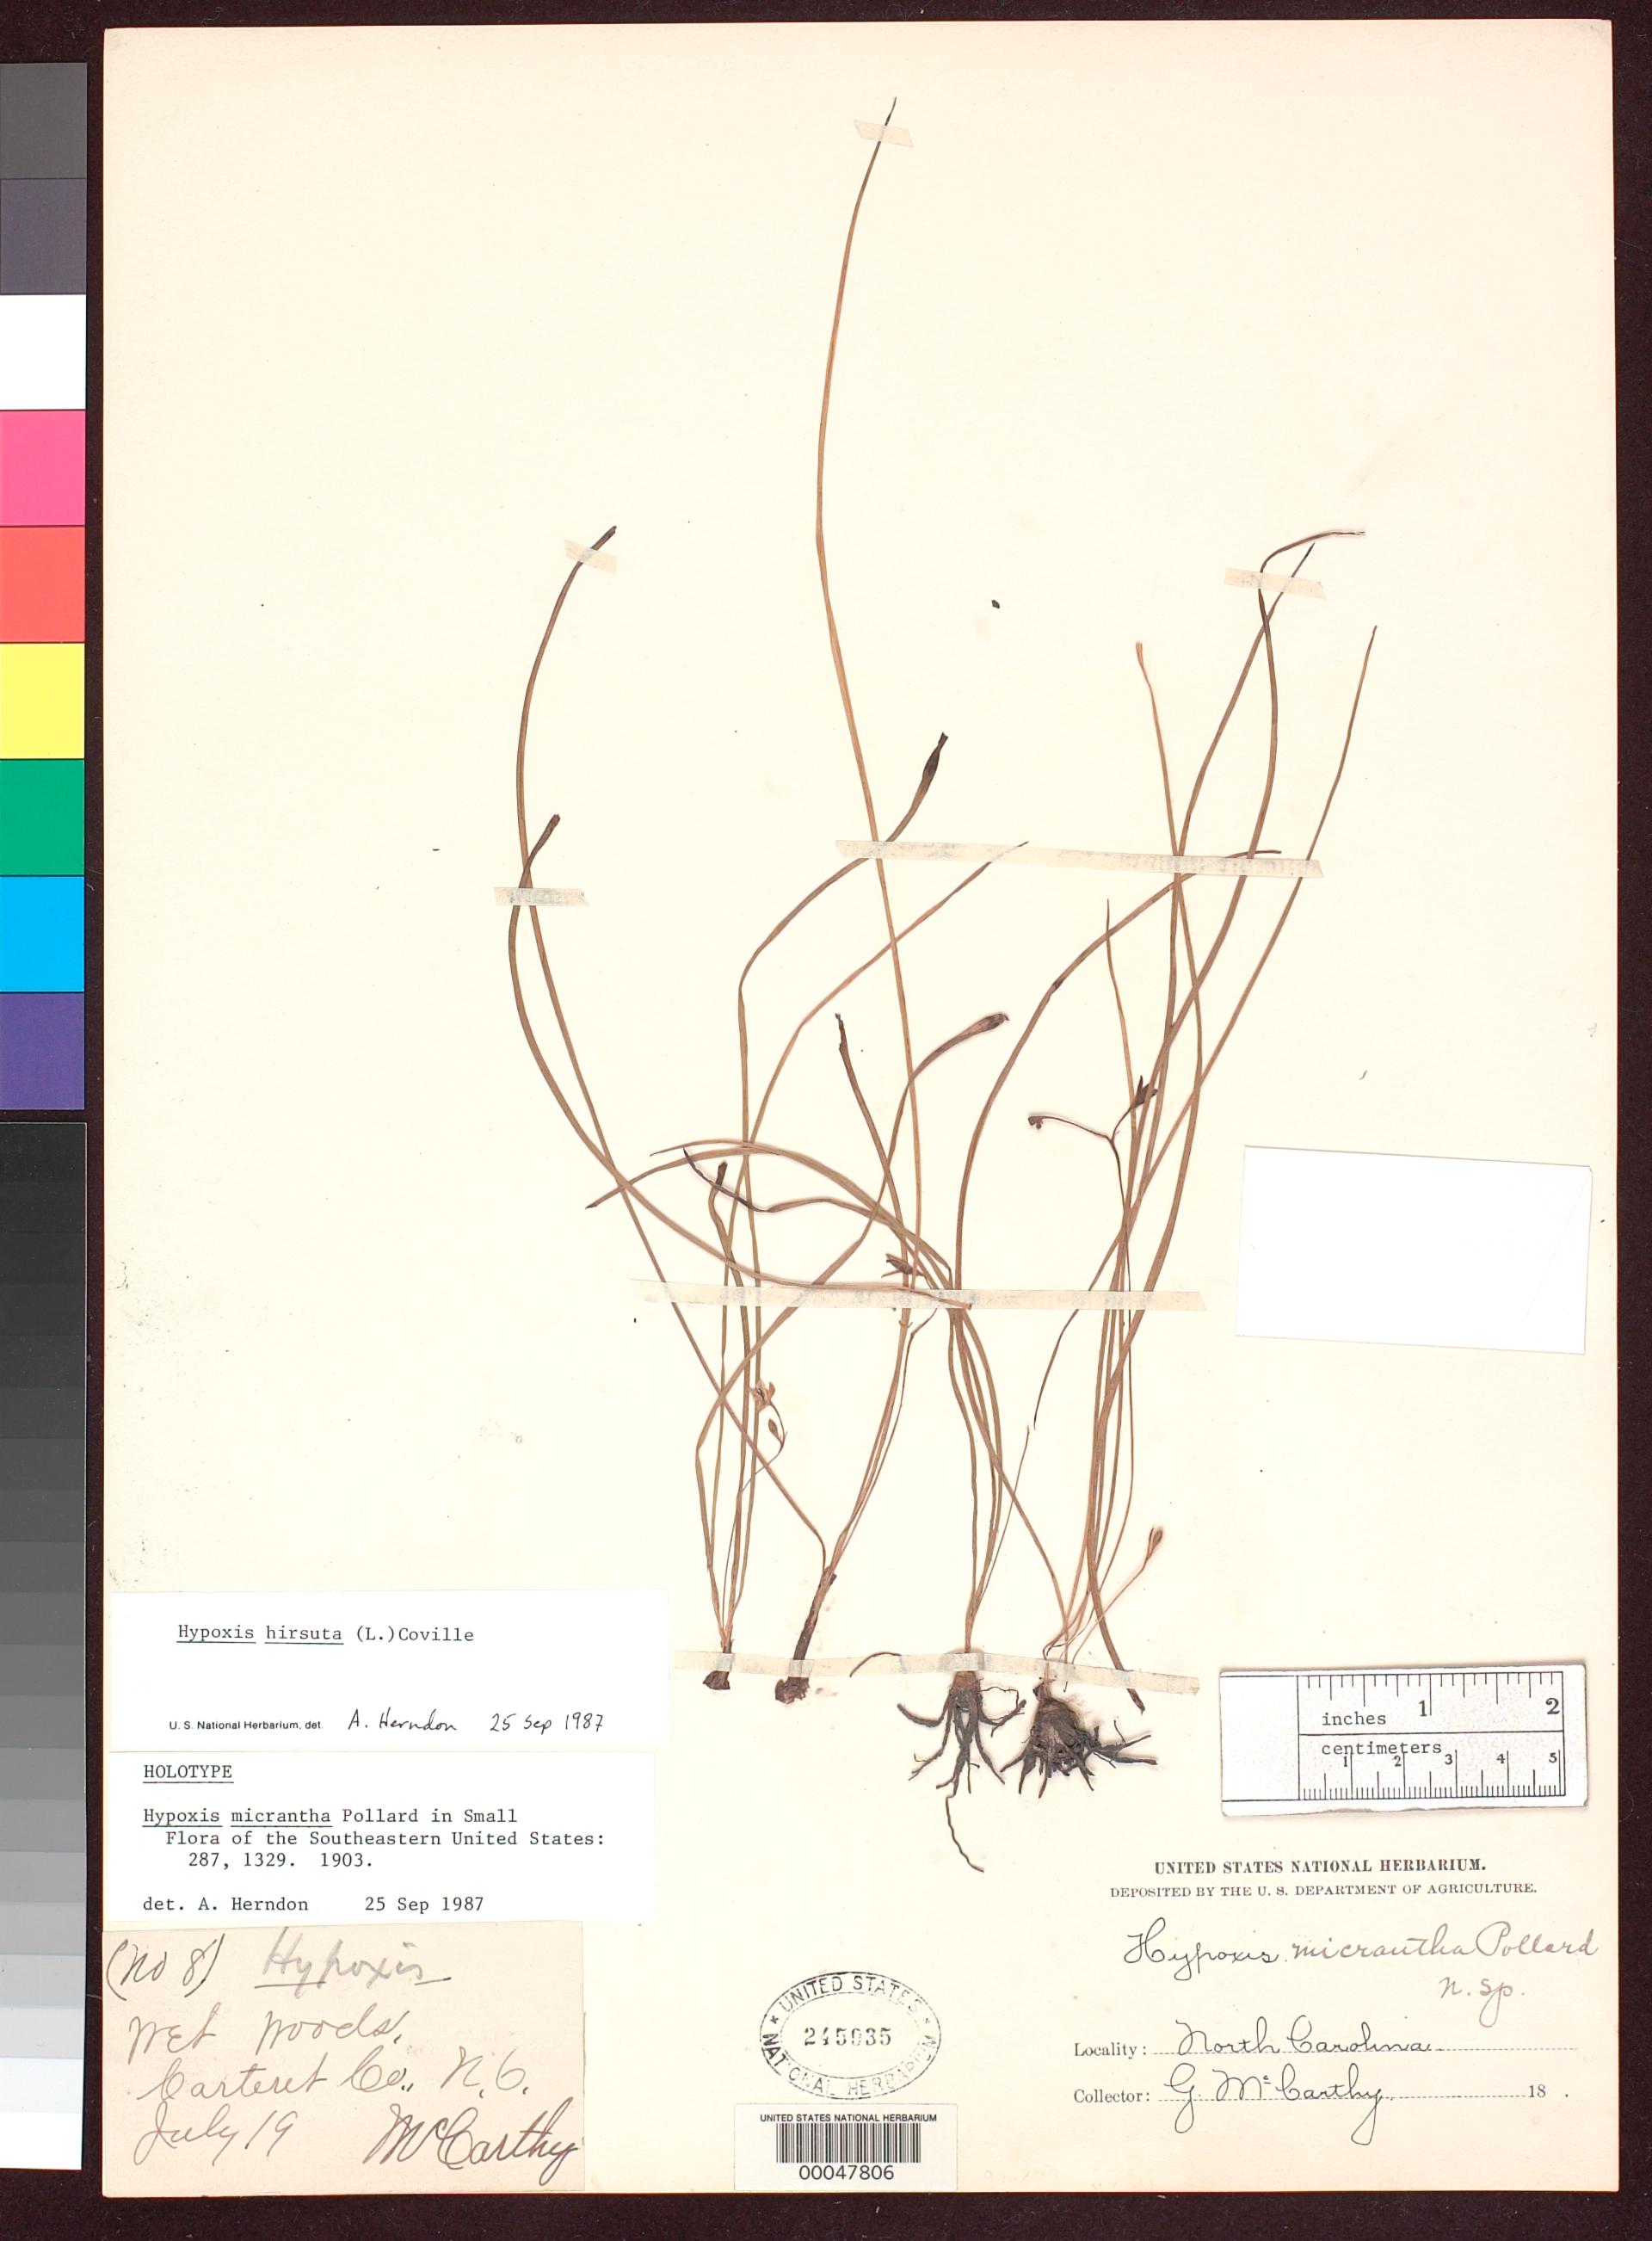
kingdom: Plantae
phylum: Tracheophyta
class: Liliopsida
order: Asparagales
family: Hypoxidaceae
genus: Hypoxis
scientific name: Hypoxis micrantha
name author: Pollard in Small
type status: Holotype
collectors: G. M. McCarthy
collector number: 8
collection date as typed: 19 Jul 1888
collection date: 1888-07-19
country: United States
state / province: North Carolina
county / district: Cartaret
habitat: Wet woods.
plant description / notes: Protologue, "Type, Cartaret Co., N.C., McCarthy, no. 8, U.S. Nat. Hist." This sheet presumably the holotype based on collection number but see another sheet at US (USNH 36589, annotated as "Type" by Pollard!).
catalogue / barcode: US 245935